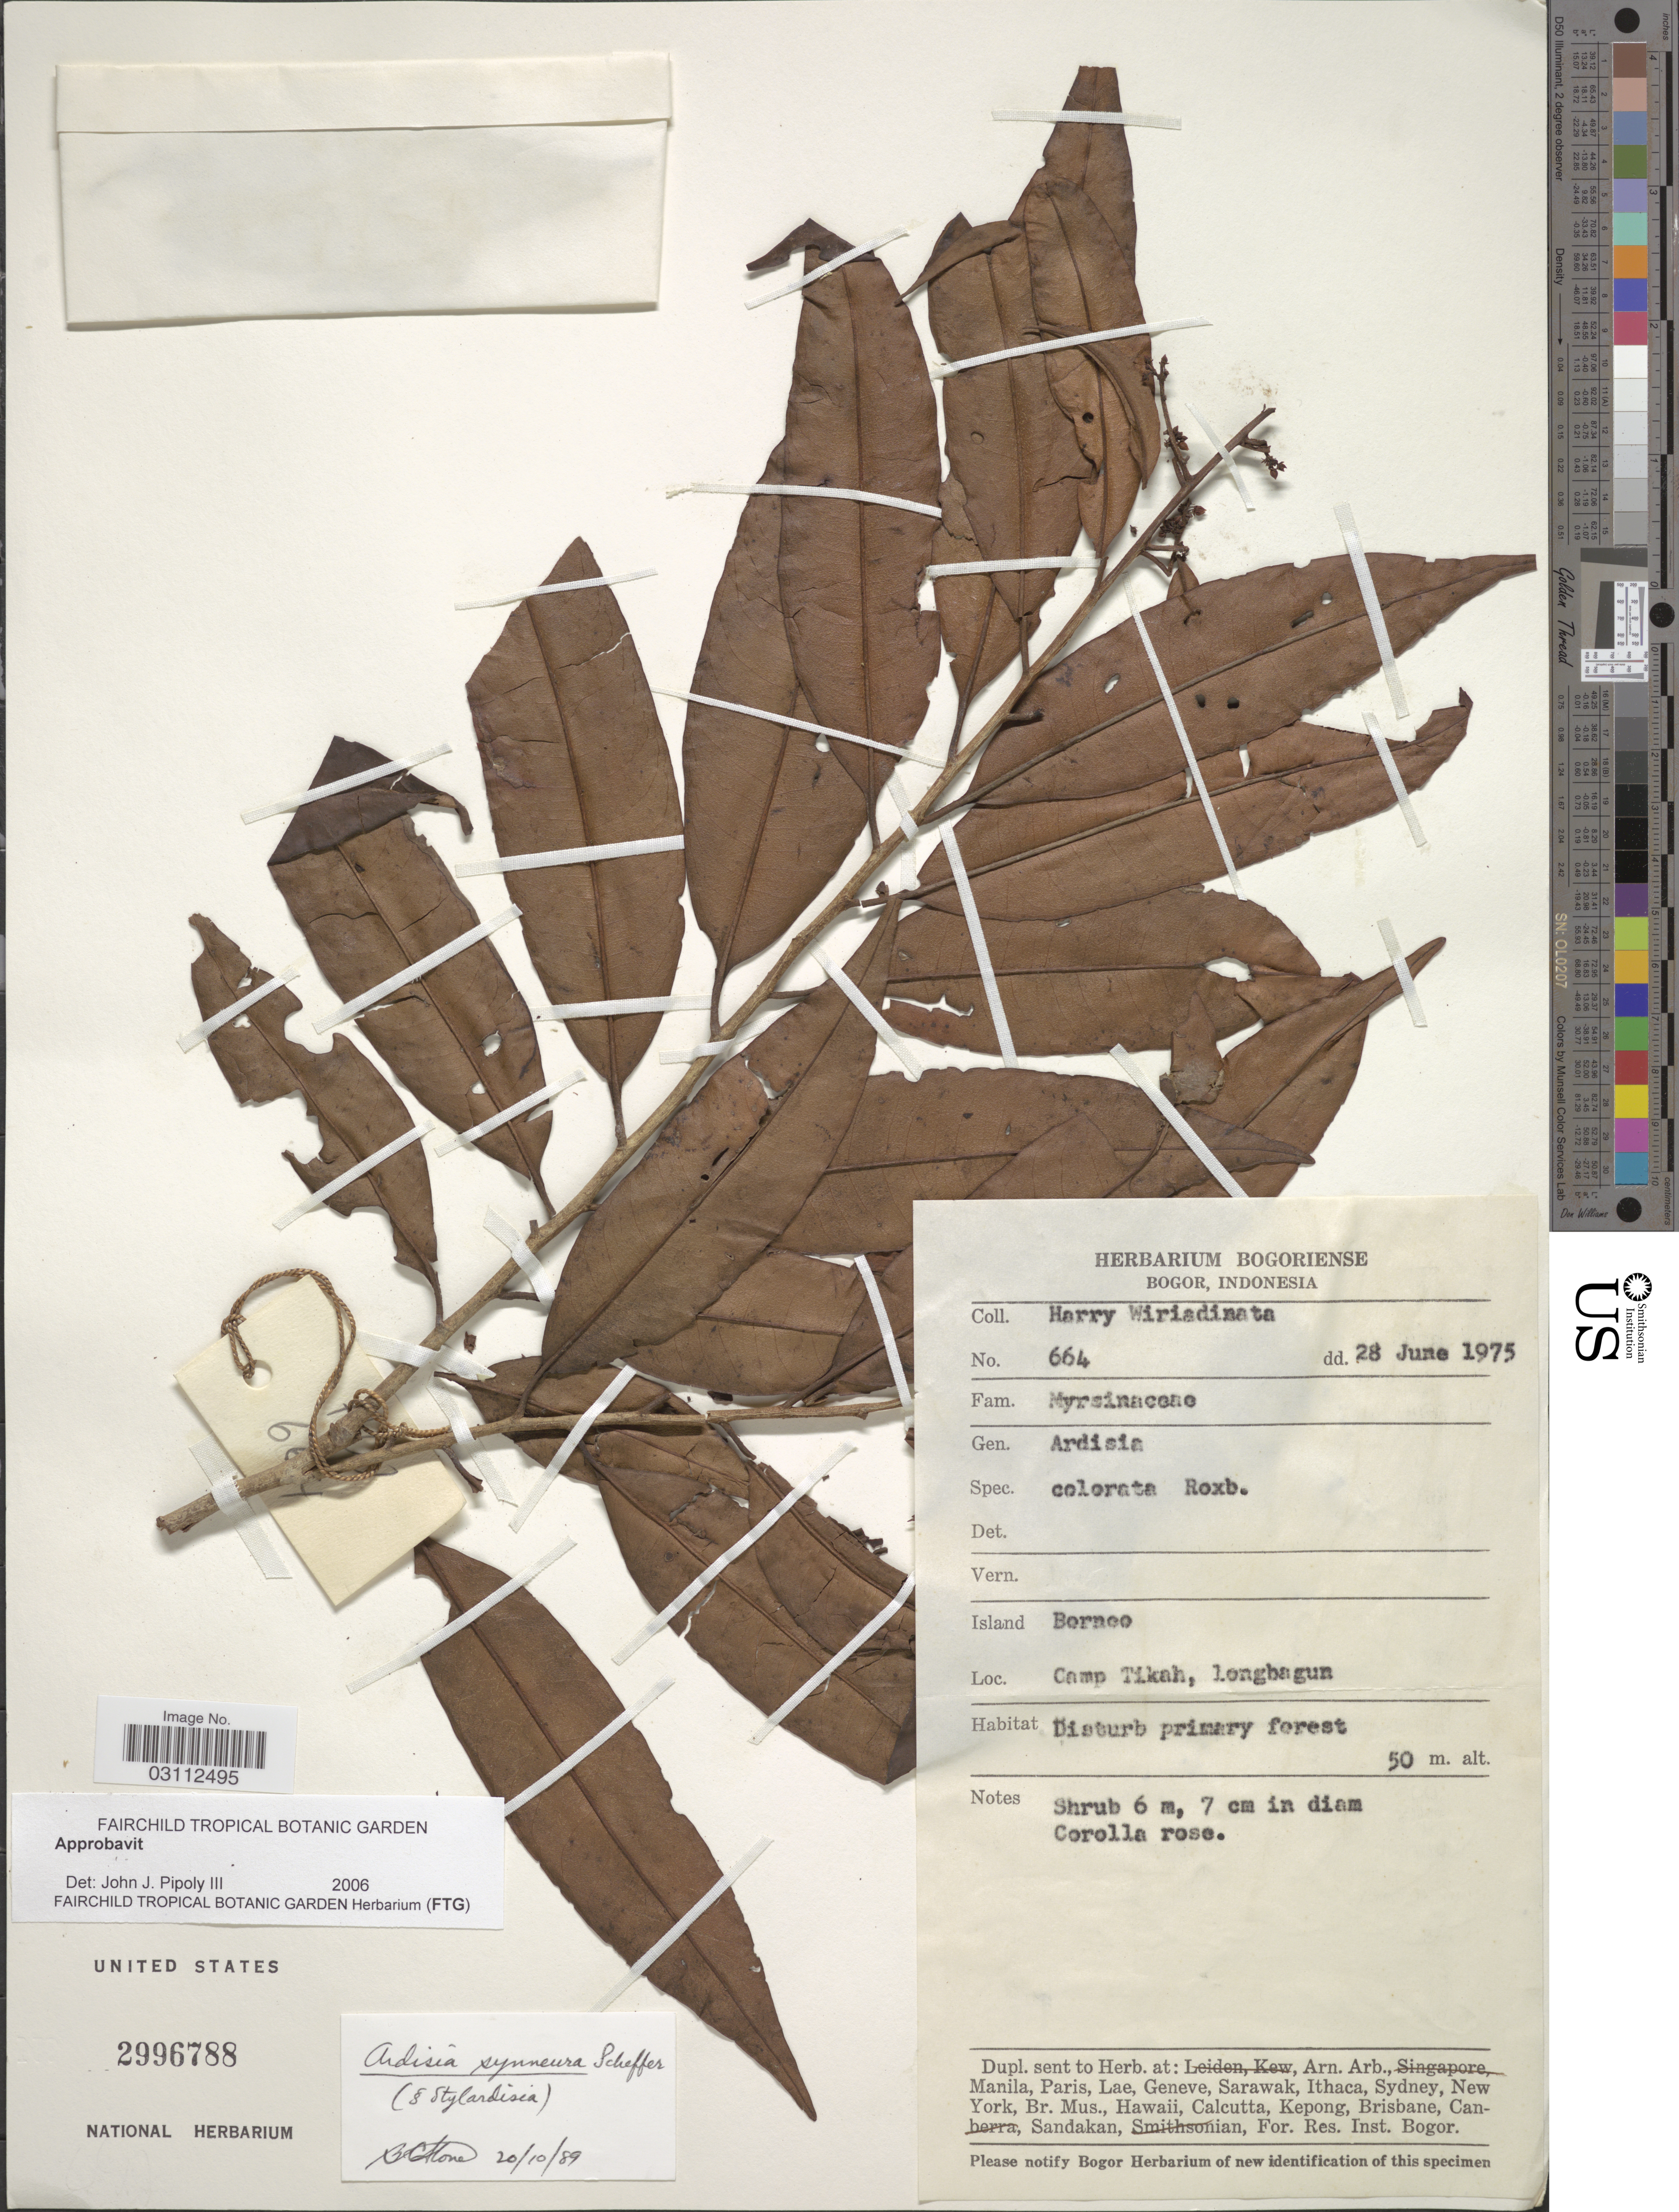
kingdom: Plantae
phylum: Tracheophyta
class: Magnoliopsida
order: Ericales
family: Primulaceae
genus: Ardisia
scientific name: Ardisia synneura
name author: Scheff.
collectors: H. Wiriadinata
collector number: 664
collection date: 1975-06-28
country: Indonesia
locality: Island Borneo. Camp Tikah, Longbagun.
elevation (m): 50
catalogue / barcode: US 2996788